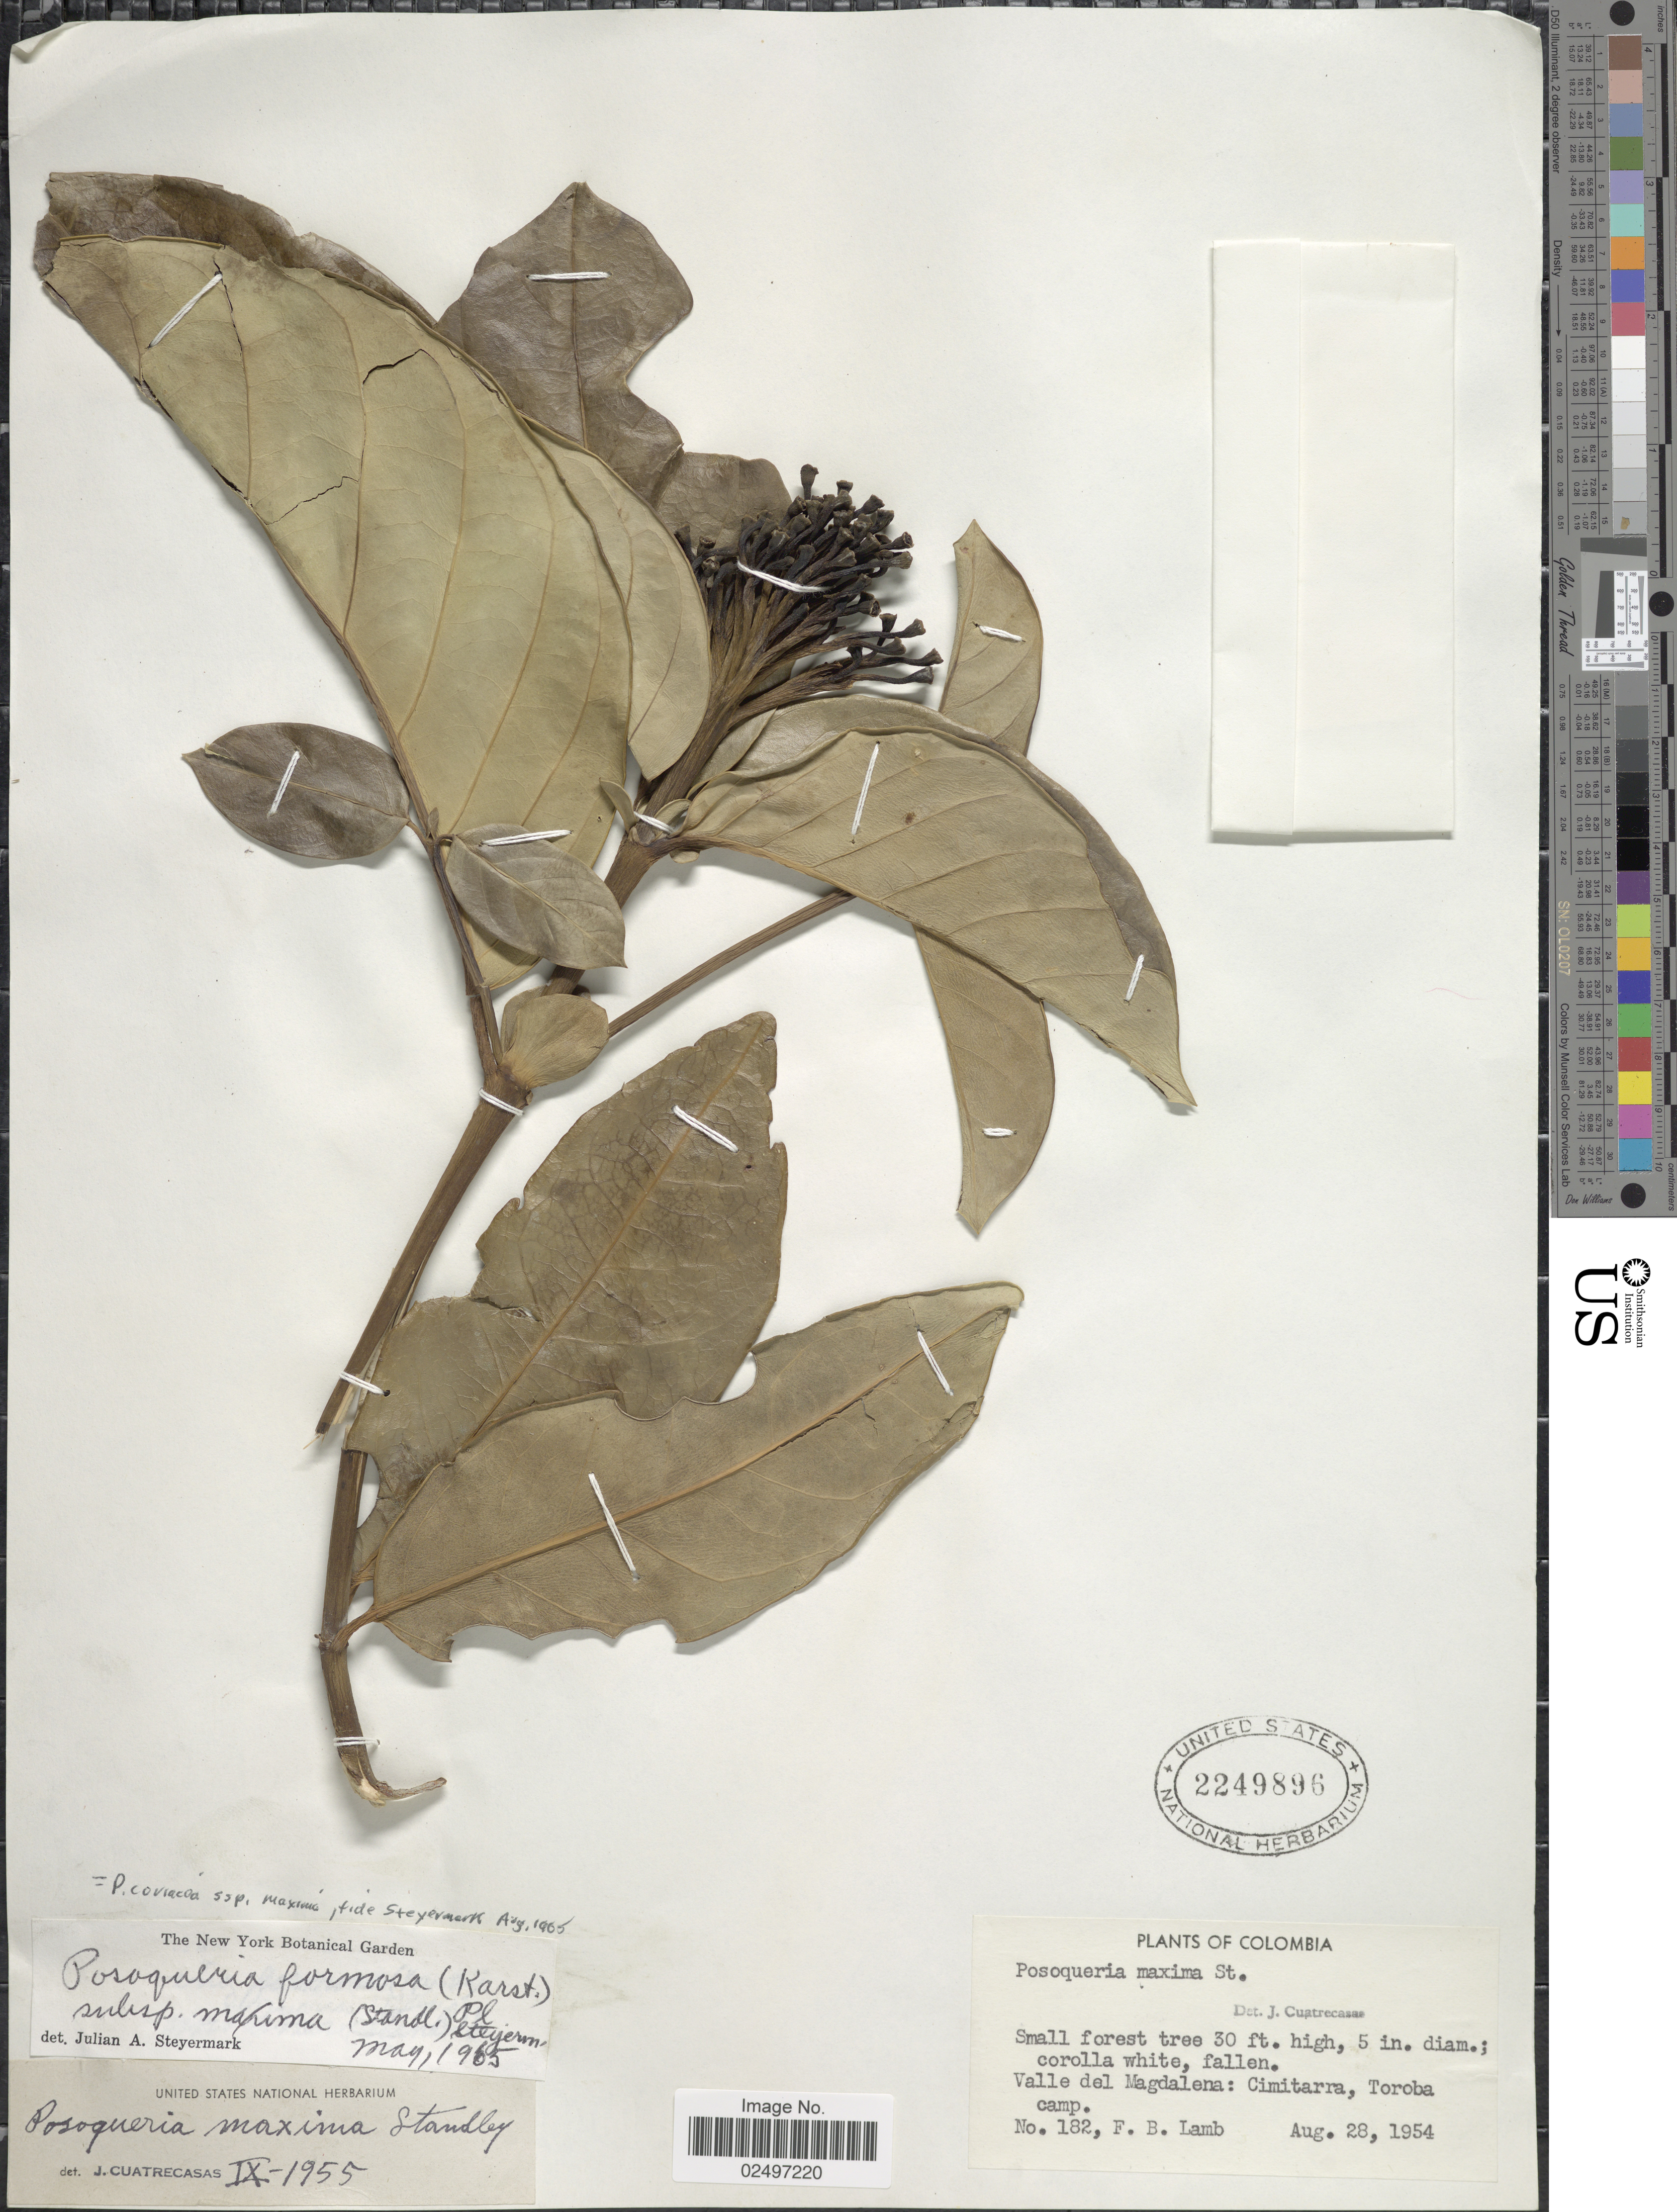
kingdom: Plantae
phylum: Tracheophyta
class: Magnoliopsida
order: Gentianales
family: Rubiaceae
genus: Posoqueria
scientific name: Posoqueria maxima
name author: Standl.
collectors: F. B. Lamb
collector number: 182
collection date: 1954-08-28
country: Colombia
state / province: Magdalena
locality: Valle del Magdalena: Cimitarra, Toroba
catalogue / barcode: US 2249896